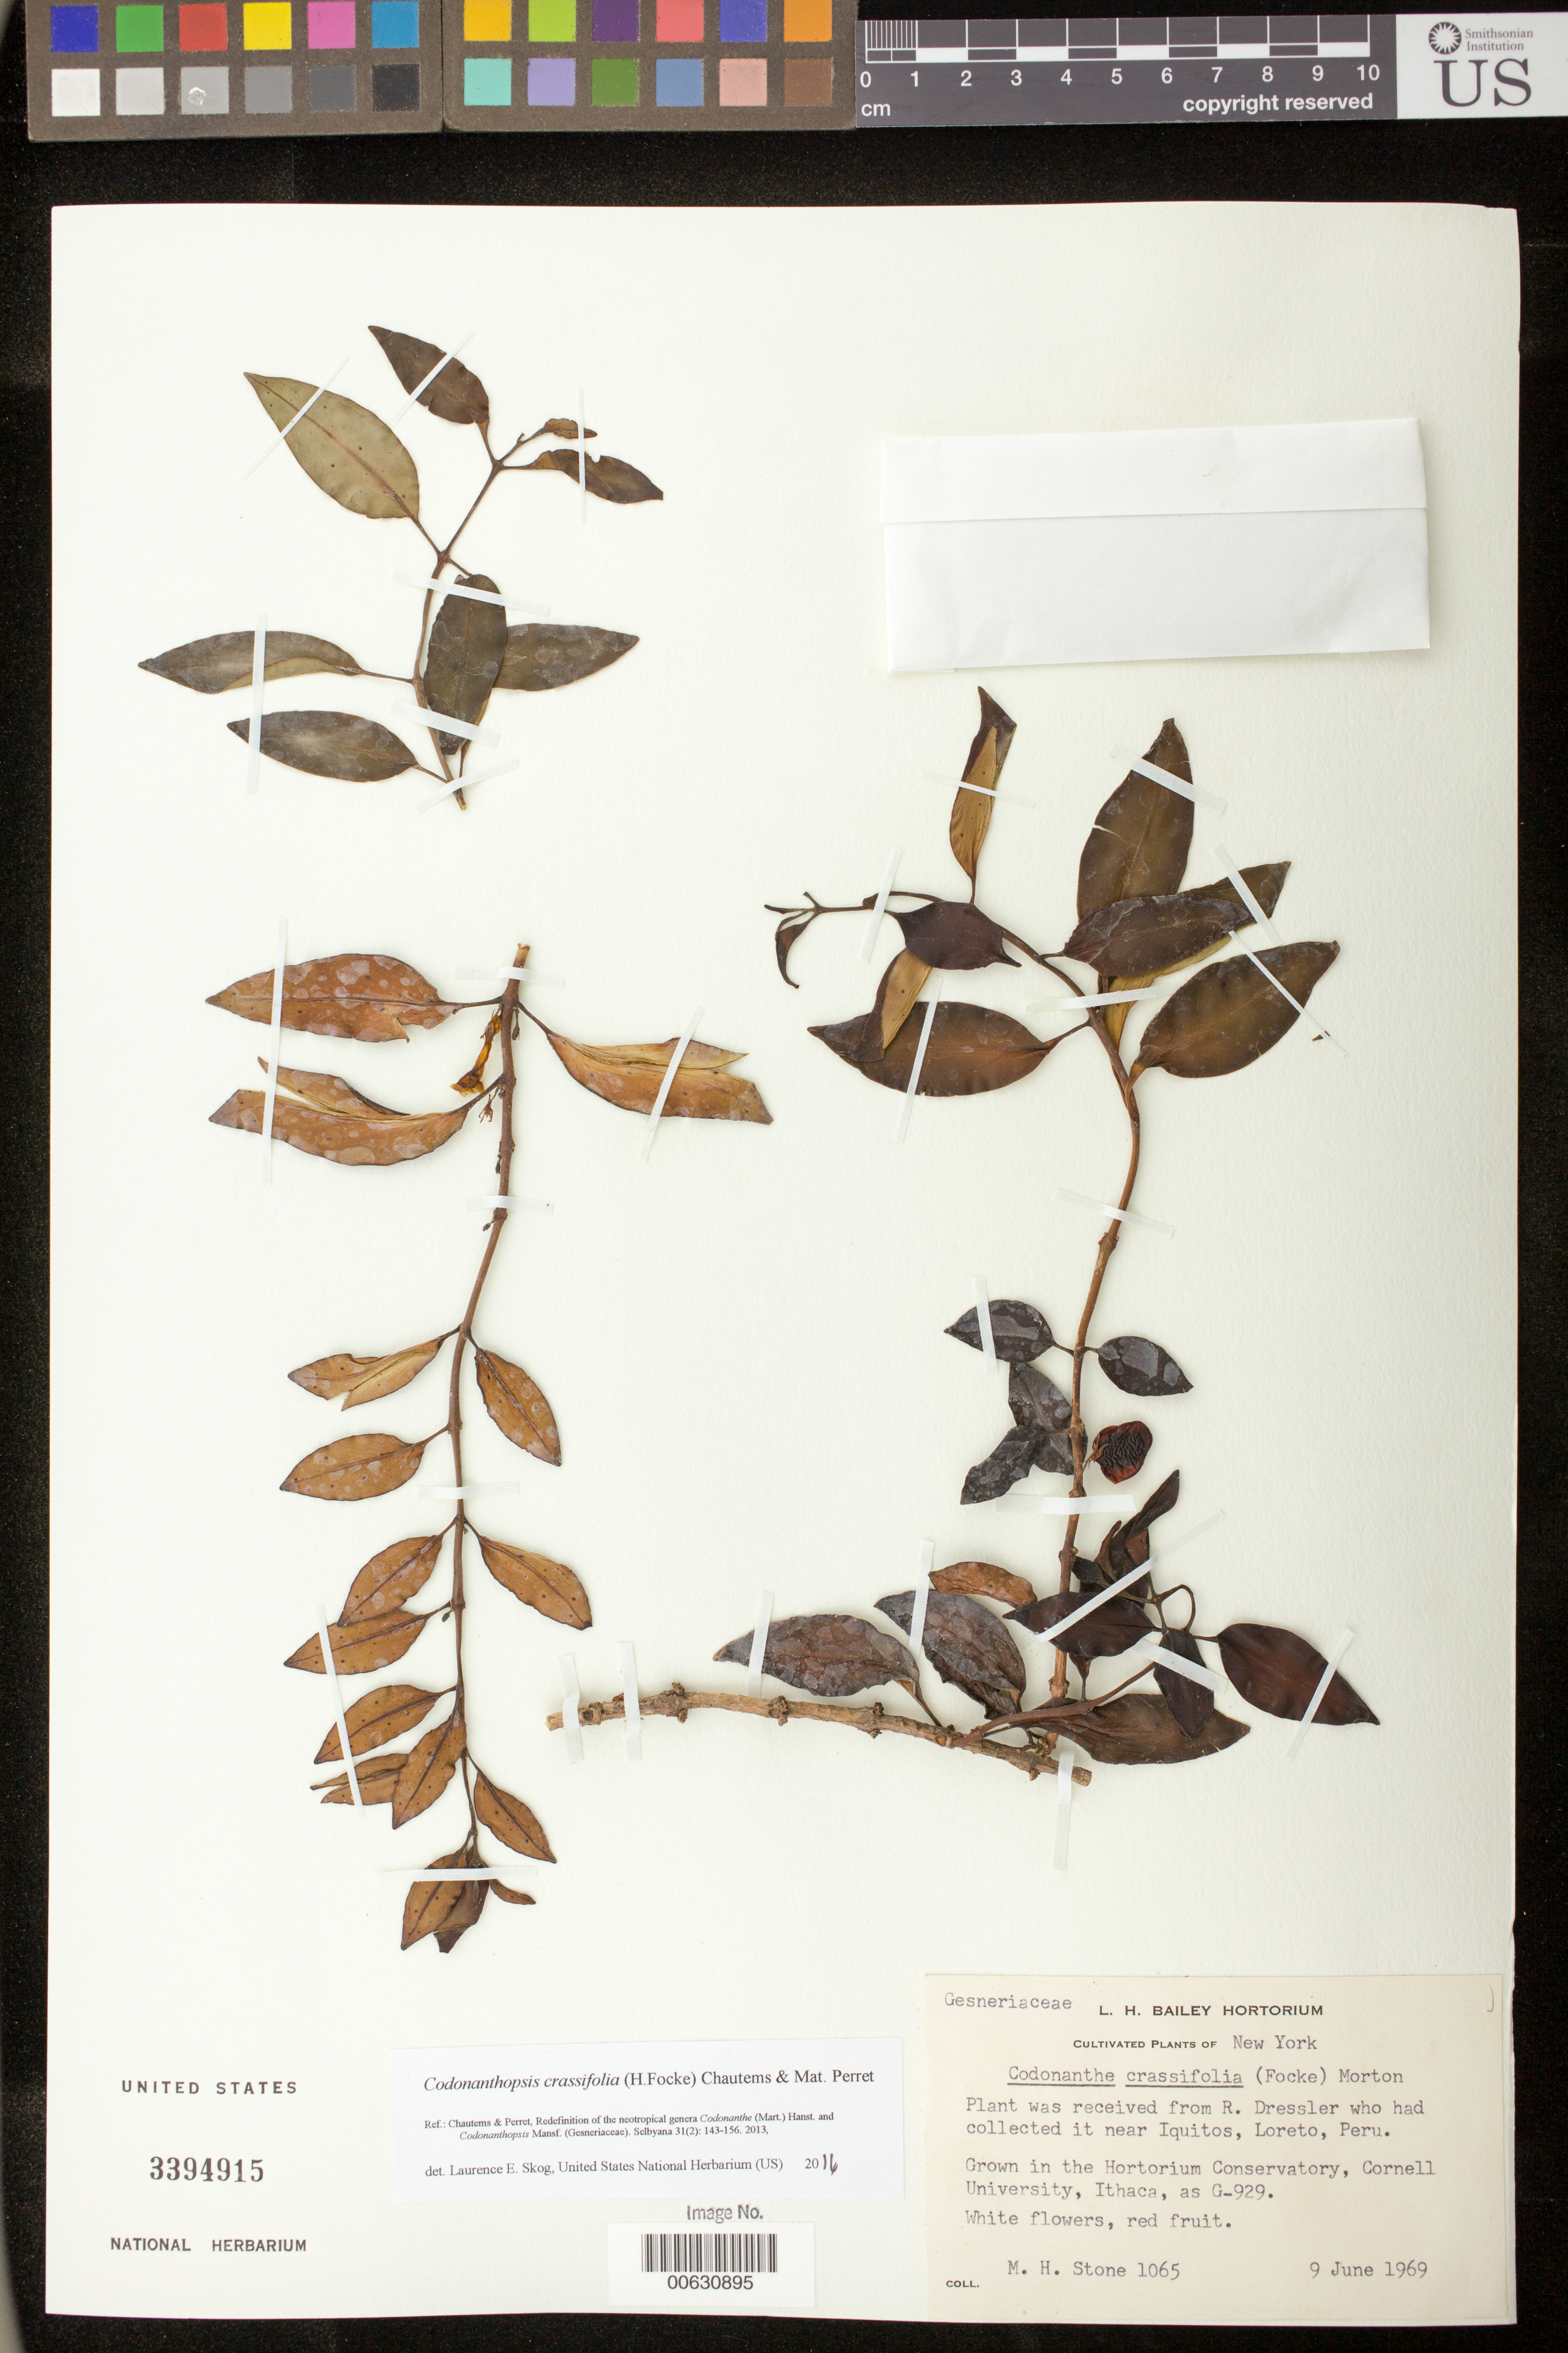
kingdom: Plantae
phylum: Tracheophyta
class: Magnoliopsida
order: Lamiales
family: Gesneriaceae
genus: Codonanthopsis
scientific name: Codonanthopsis crassifolia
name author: (H. Focke) Chautems & Mat.Perret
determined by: Skog, Laurence E.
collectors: M. Stone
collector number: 1065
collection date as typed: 09 Jun 1969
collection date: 1969-06-09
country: Peru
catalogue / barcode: US 3394915